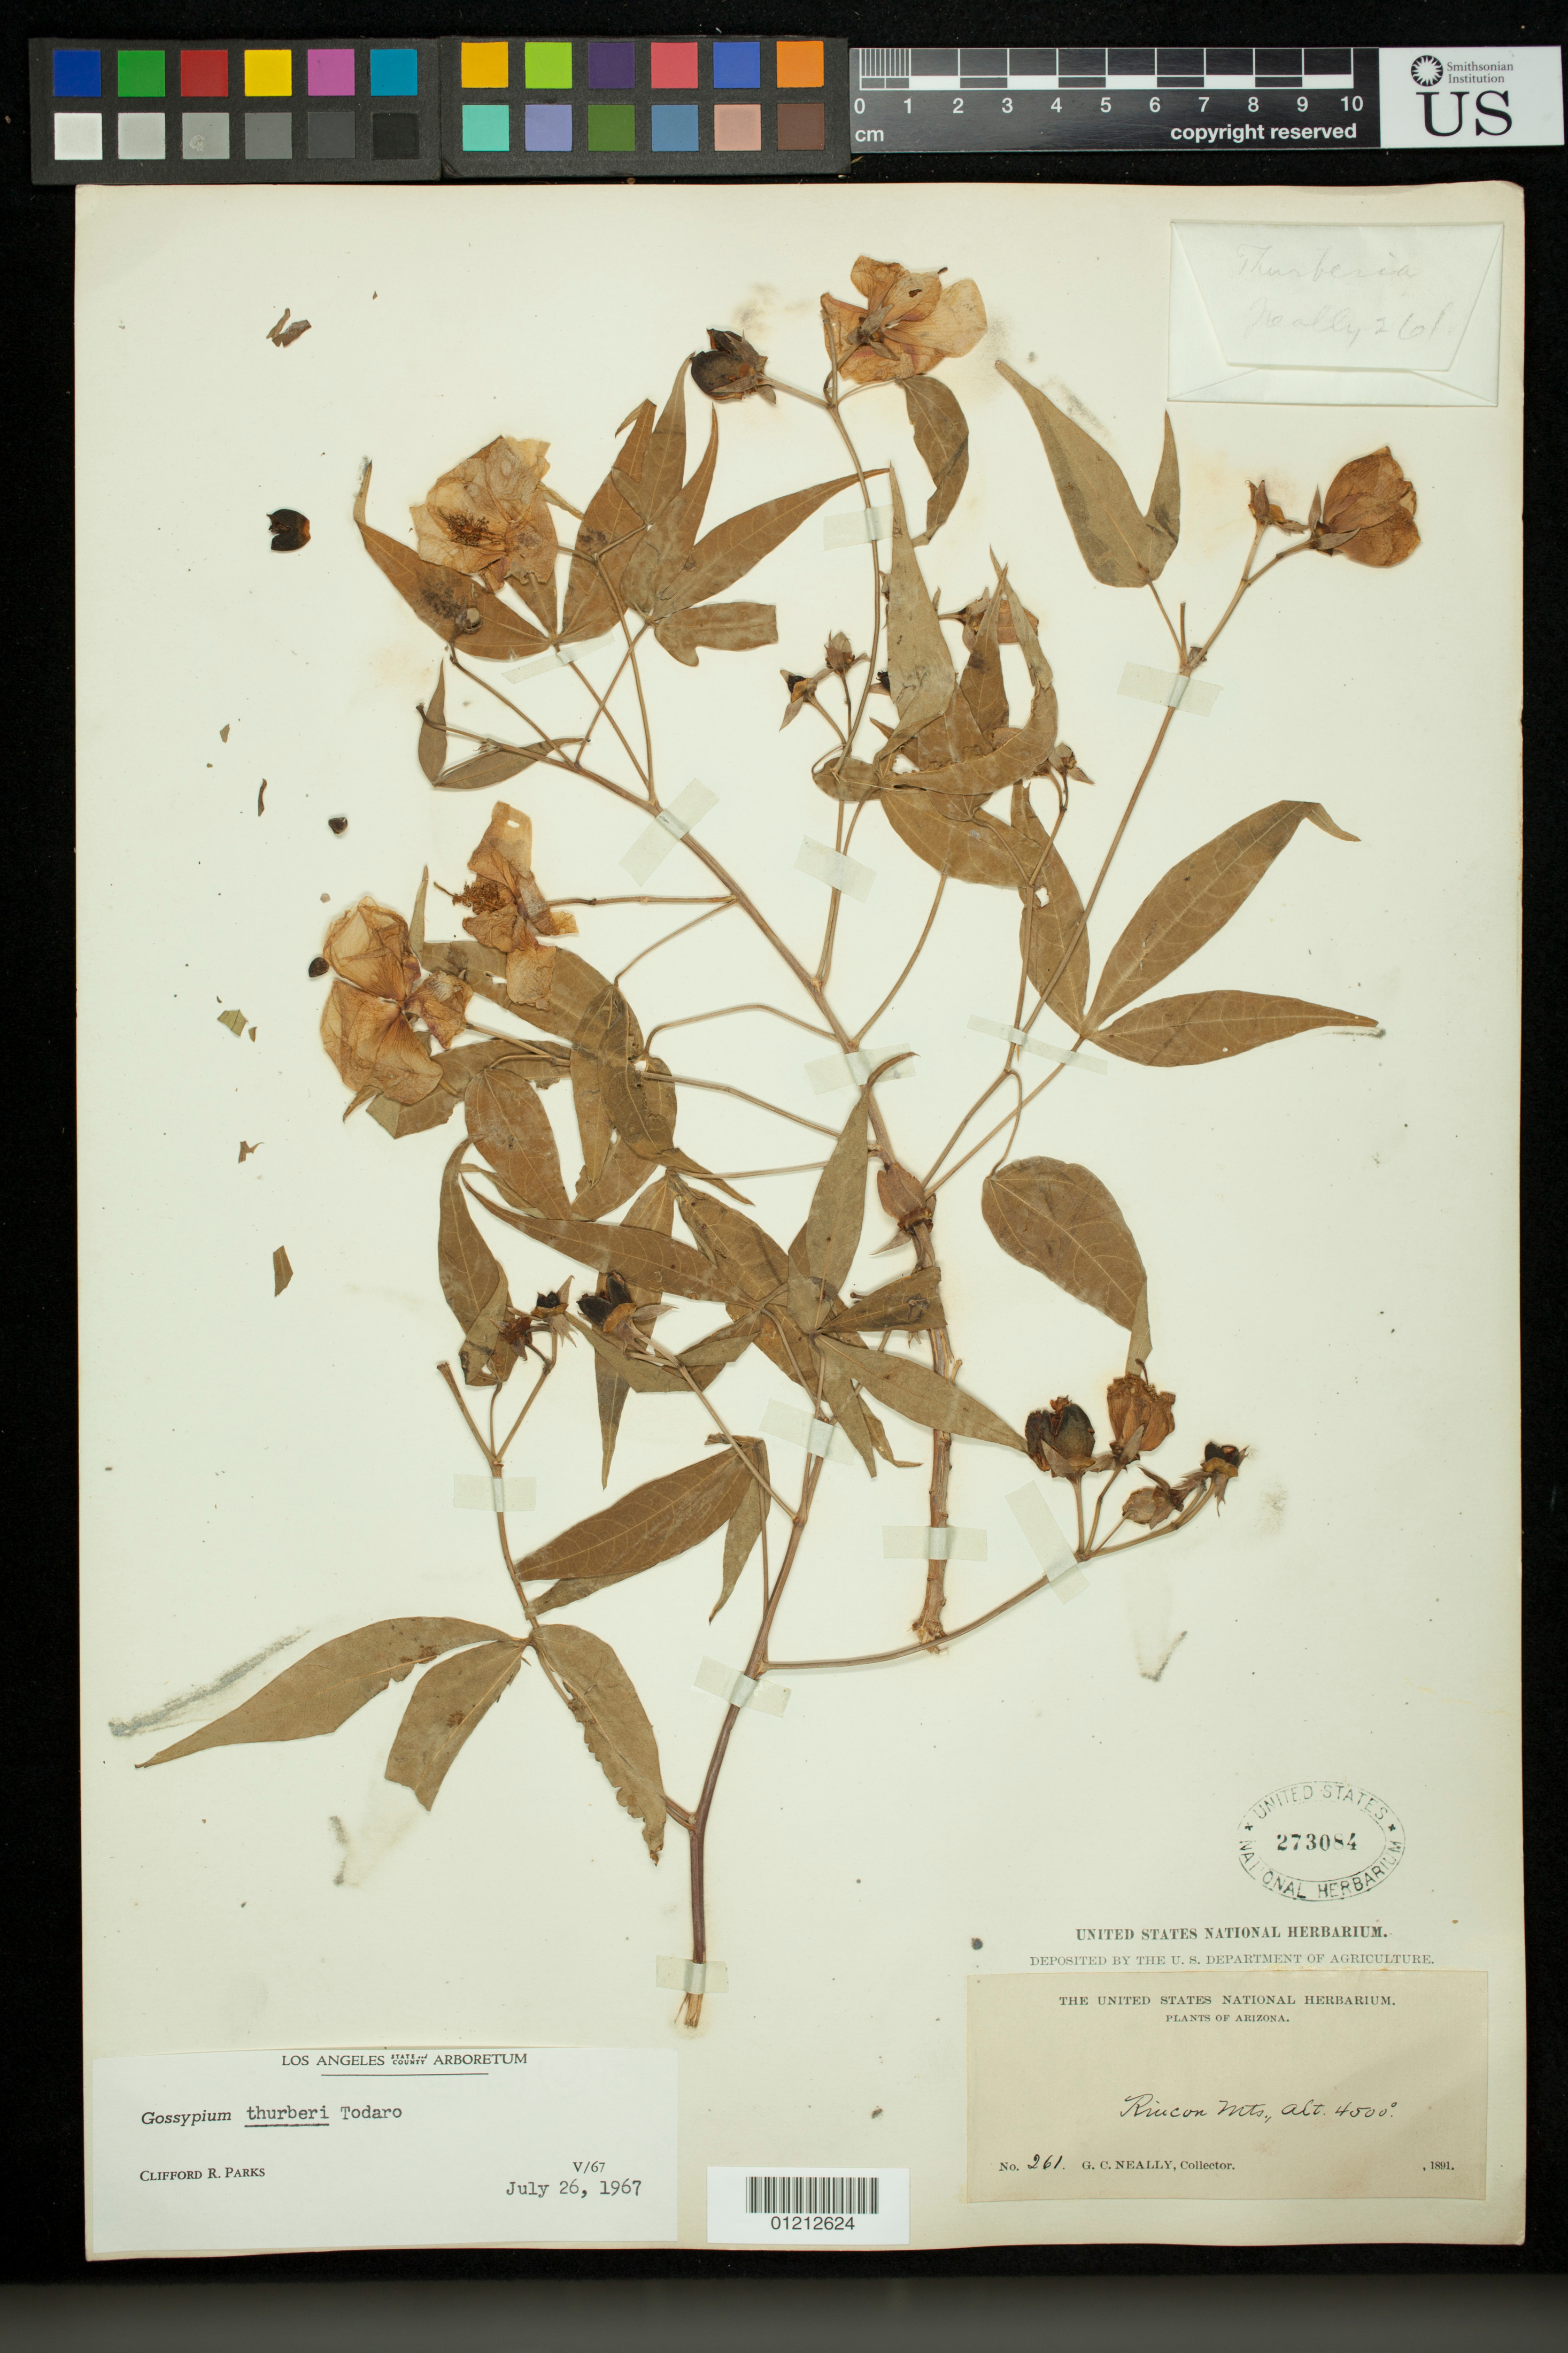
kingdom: Plantae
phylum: Tracheophyta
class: Magnoliopsida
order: Malvales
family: Malvaceae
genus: Gossypium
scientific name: Gossypium thurberi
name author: Tod.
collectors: G. Neally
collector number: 261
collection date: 1891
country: United States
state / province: Arizona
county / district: Pima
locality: Rincon Mountains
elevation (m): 1372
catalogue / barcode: US 273084